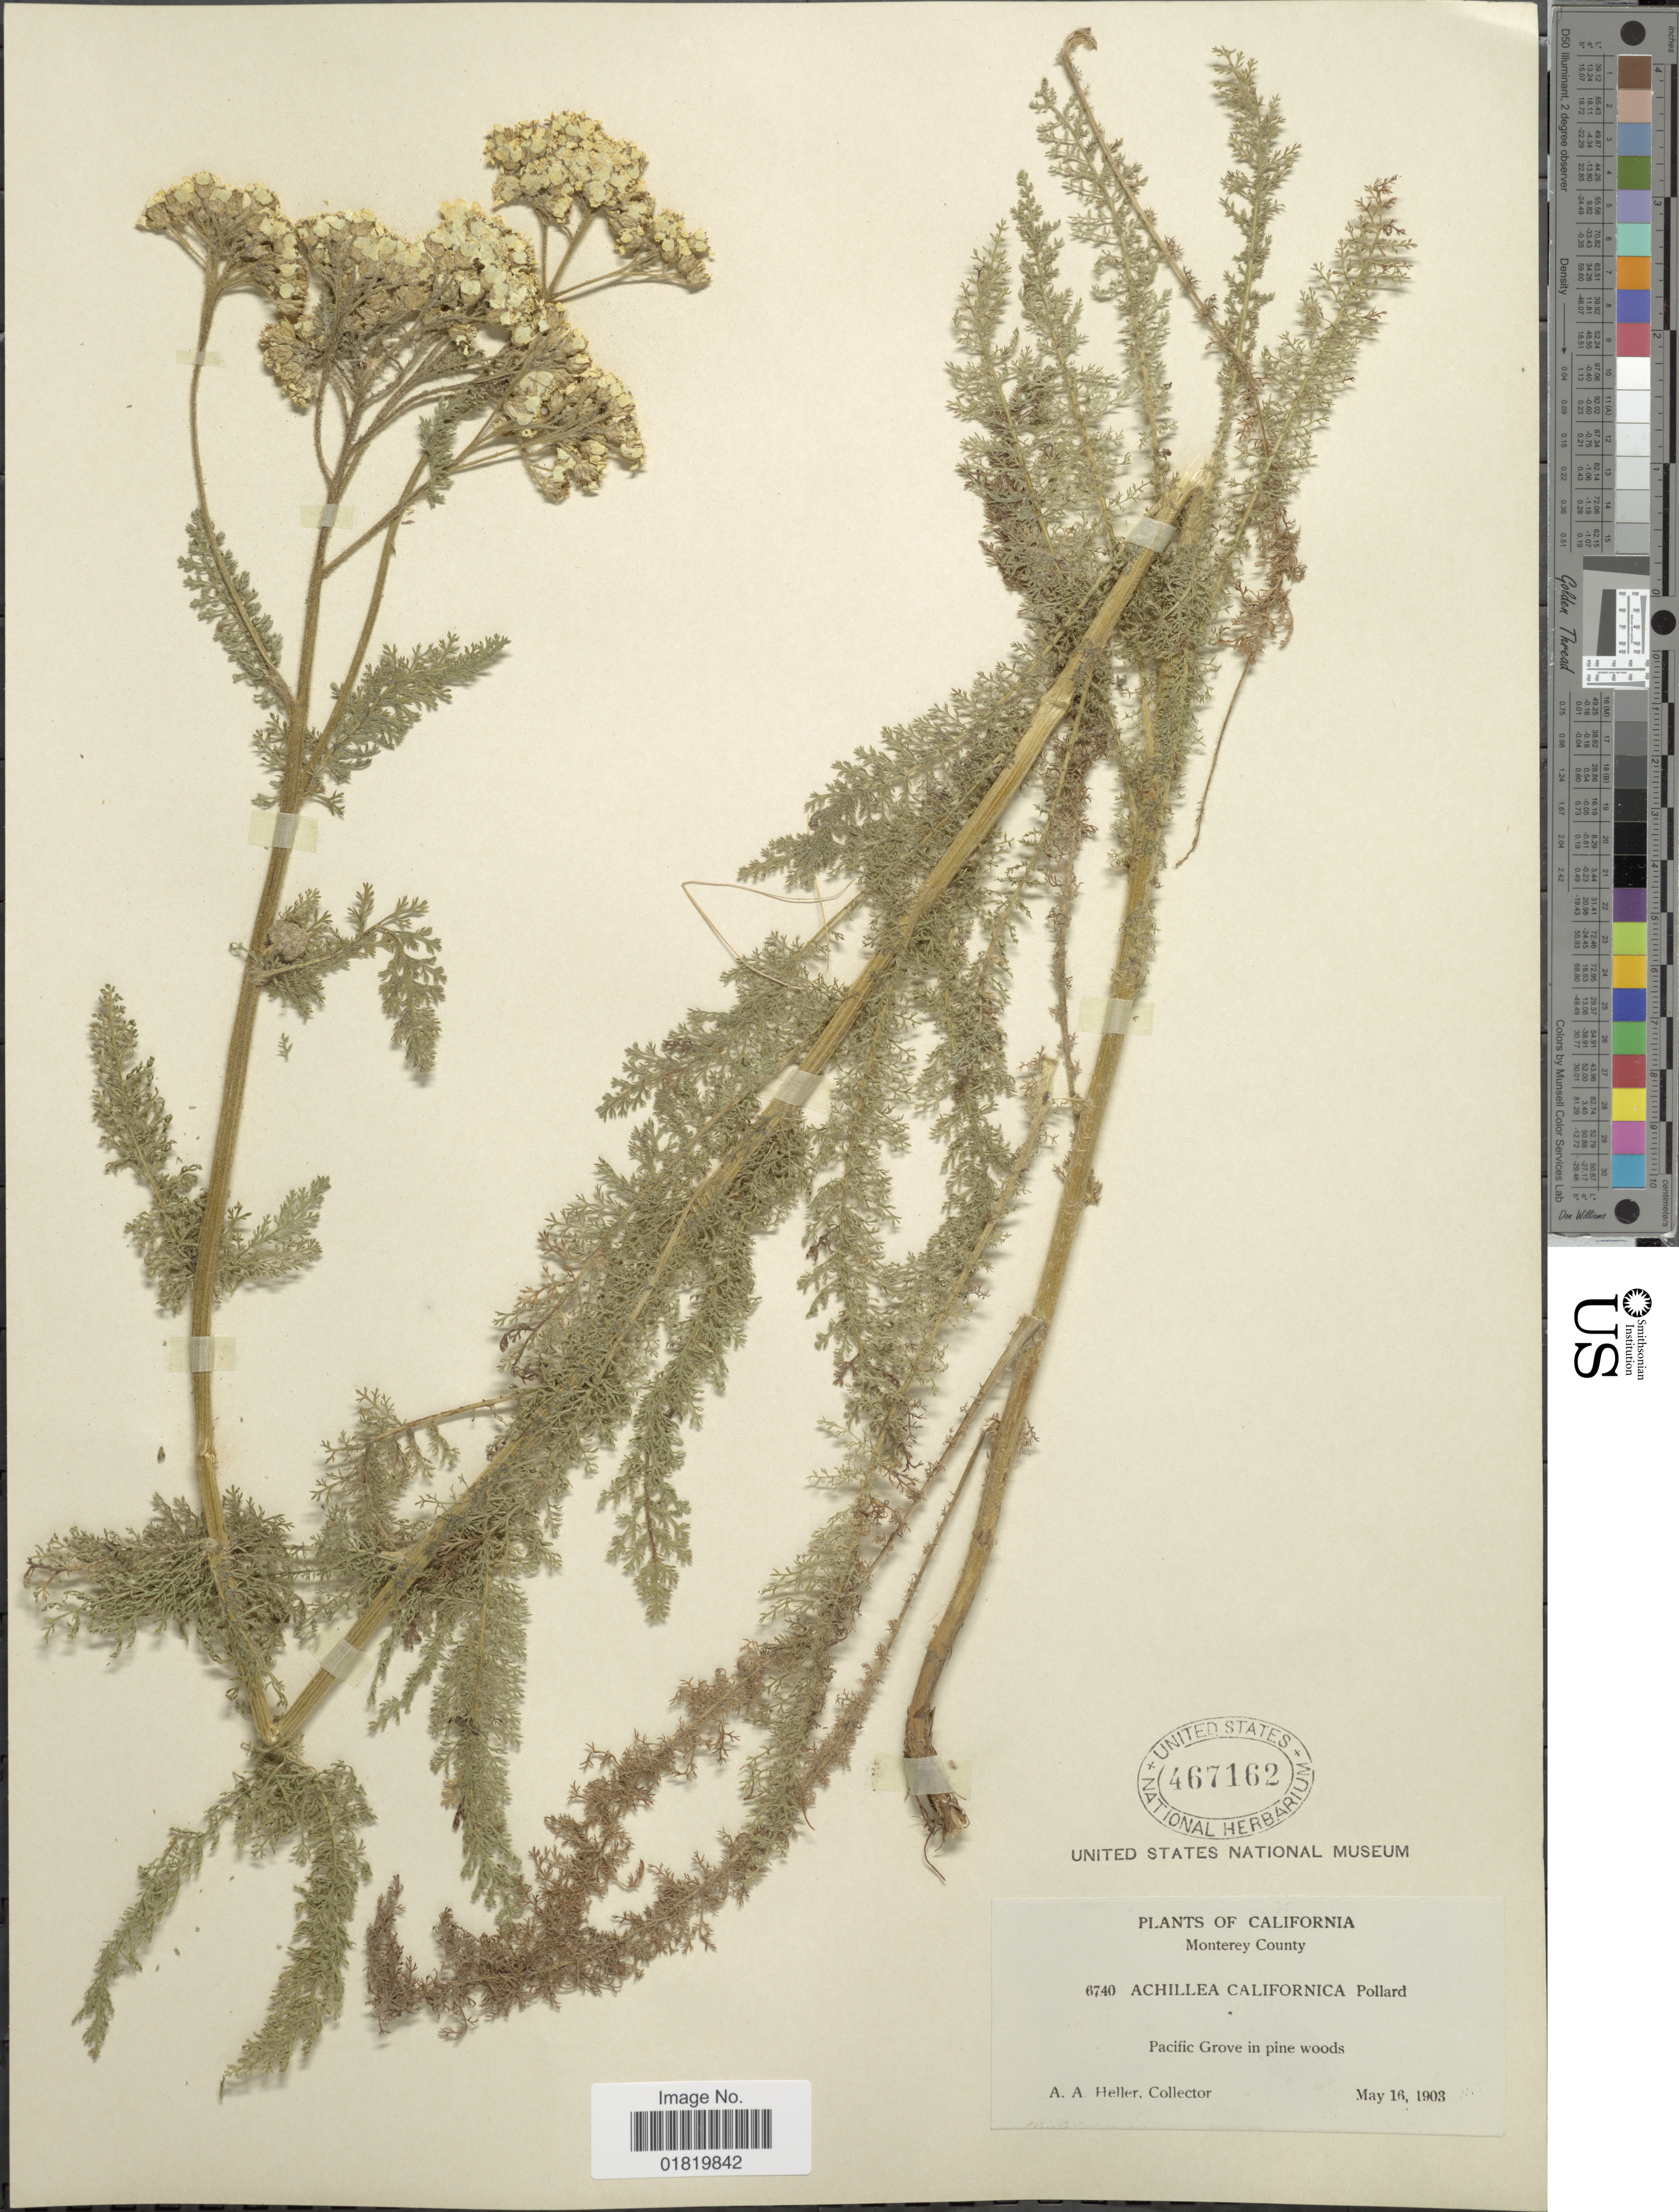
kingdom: Plantae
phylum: Tracheophyta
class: Magnoliopsida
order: Asterales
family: Asteraceae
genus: Achillea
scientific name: Achillea californica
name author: Pollard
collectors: A. A. Heller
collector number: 6740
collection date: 1903-05-16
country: United States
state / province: California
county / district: Monterey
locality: Monterey County. Pacific Grove in pine woods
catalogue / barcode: US 467162